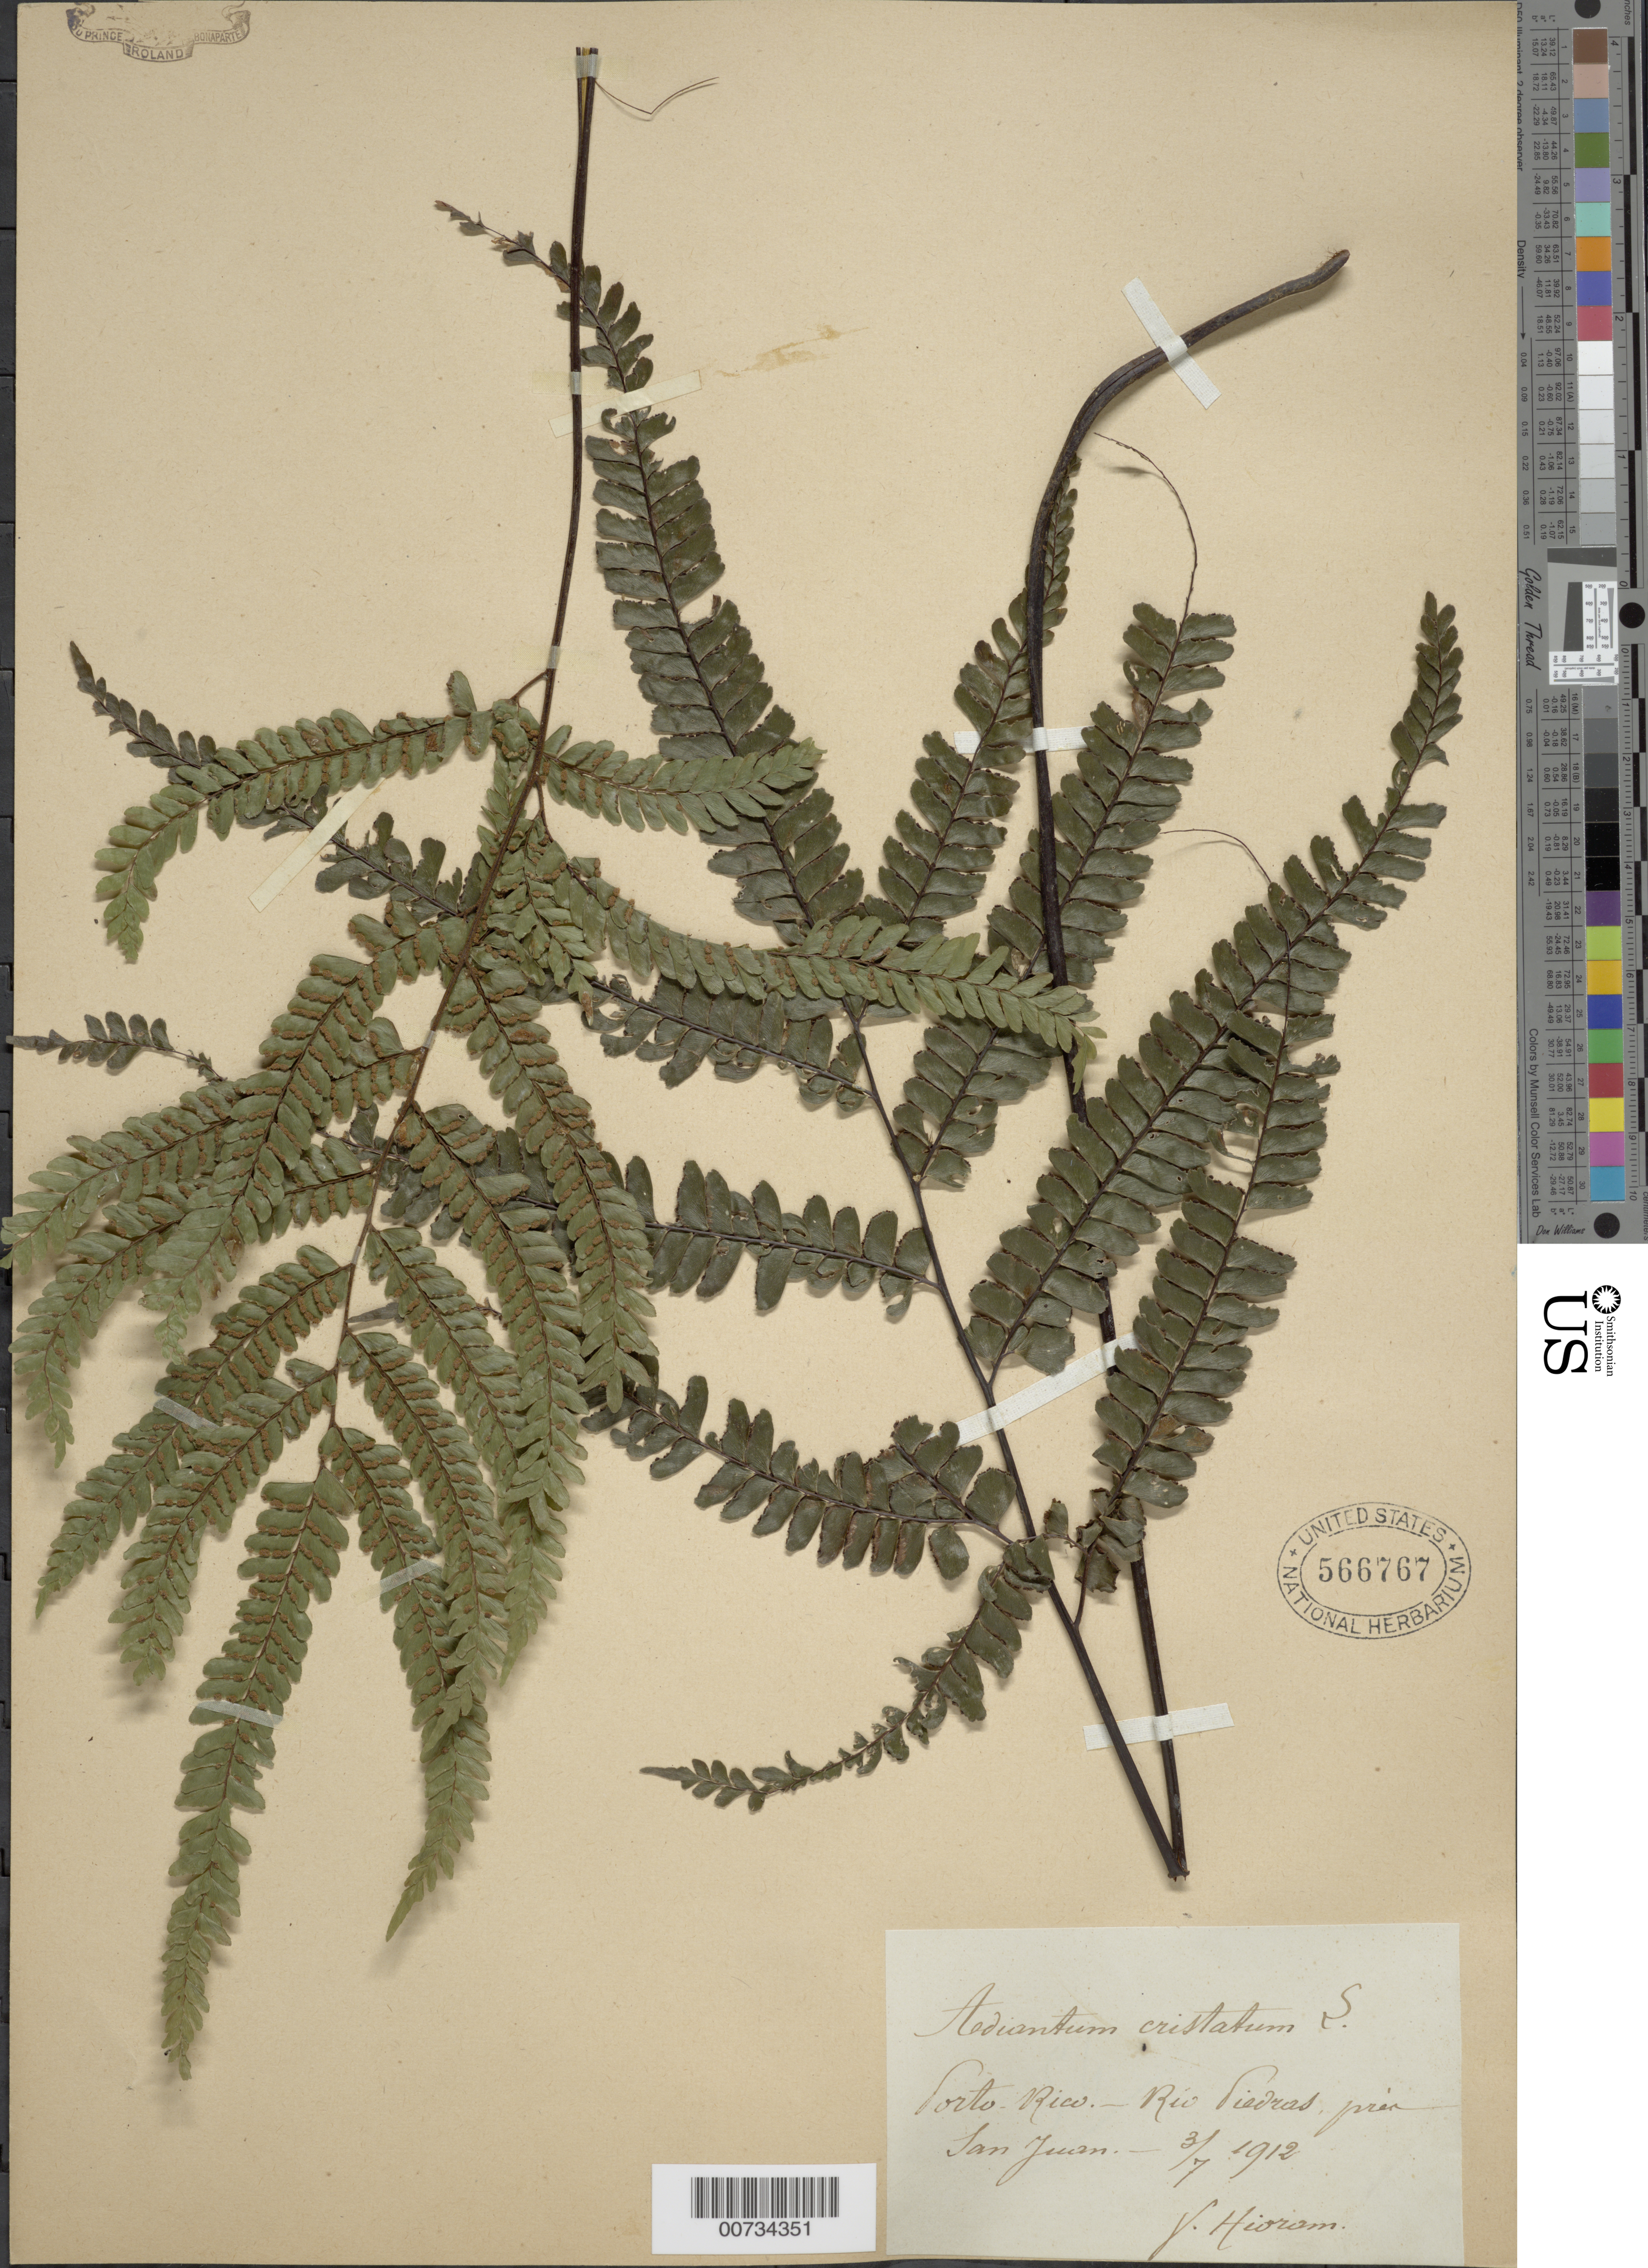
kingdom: Plantae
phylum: Tracheophyta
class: Polypodiopsida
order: Polypodiales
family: Pteridaceae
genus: Adiantum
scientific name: Adiantum pyramidale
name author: (L.) Willd.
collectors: Bro. Hioram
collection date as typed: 03 Jul 1912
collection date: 1912-07-03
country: Puerto Rico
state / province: San Juan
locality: Río Piedras pria San Juan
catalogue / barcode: US 566767